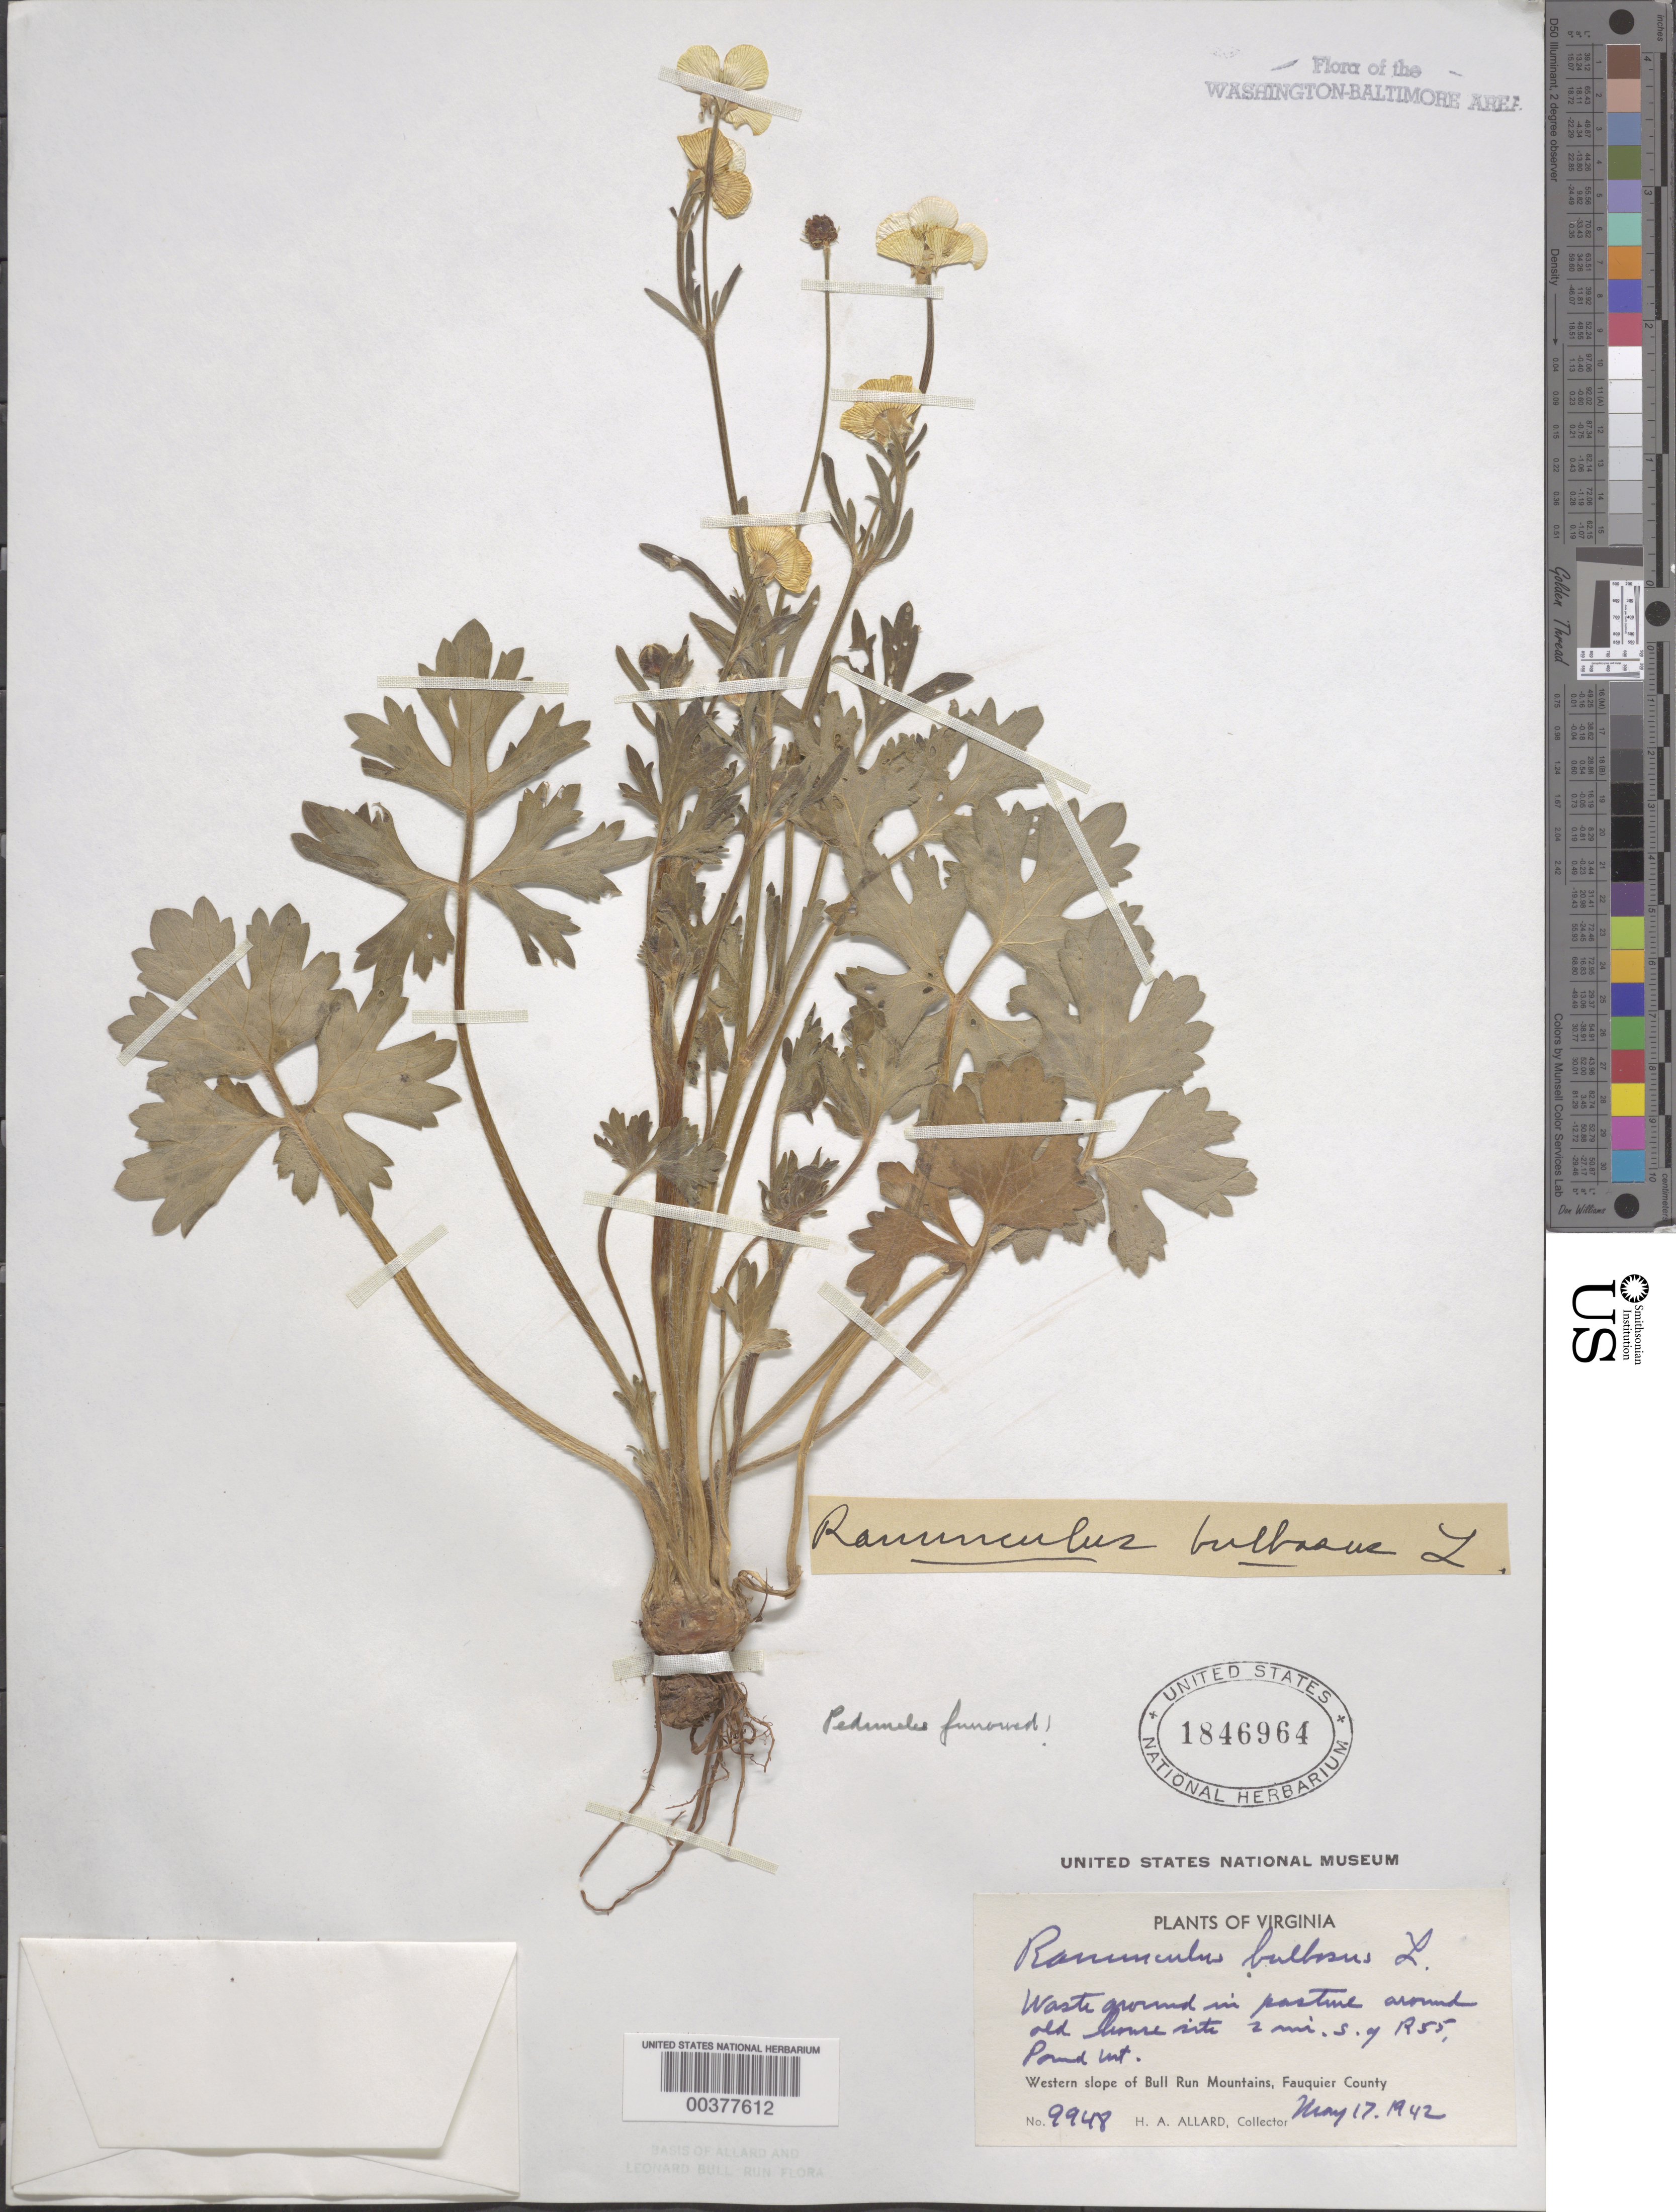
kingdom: Plantae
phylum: Tracheophyta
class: Magnoliopsida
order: Ranunculales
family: Ranunculaceae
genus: Ranunculus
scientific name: Ranunculus bulbosus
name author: L.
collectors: H. A. Allard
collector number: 9948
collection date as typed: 17 May 1942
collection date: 1942-05-17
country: United States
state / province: Virginia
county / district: Fauquier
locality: South of Route 55, Pond Mountain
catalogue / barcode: US 1846964